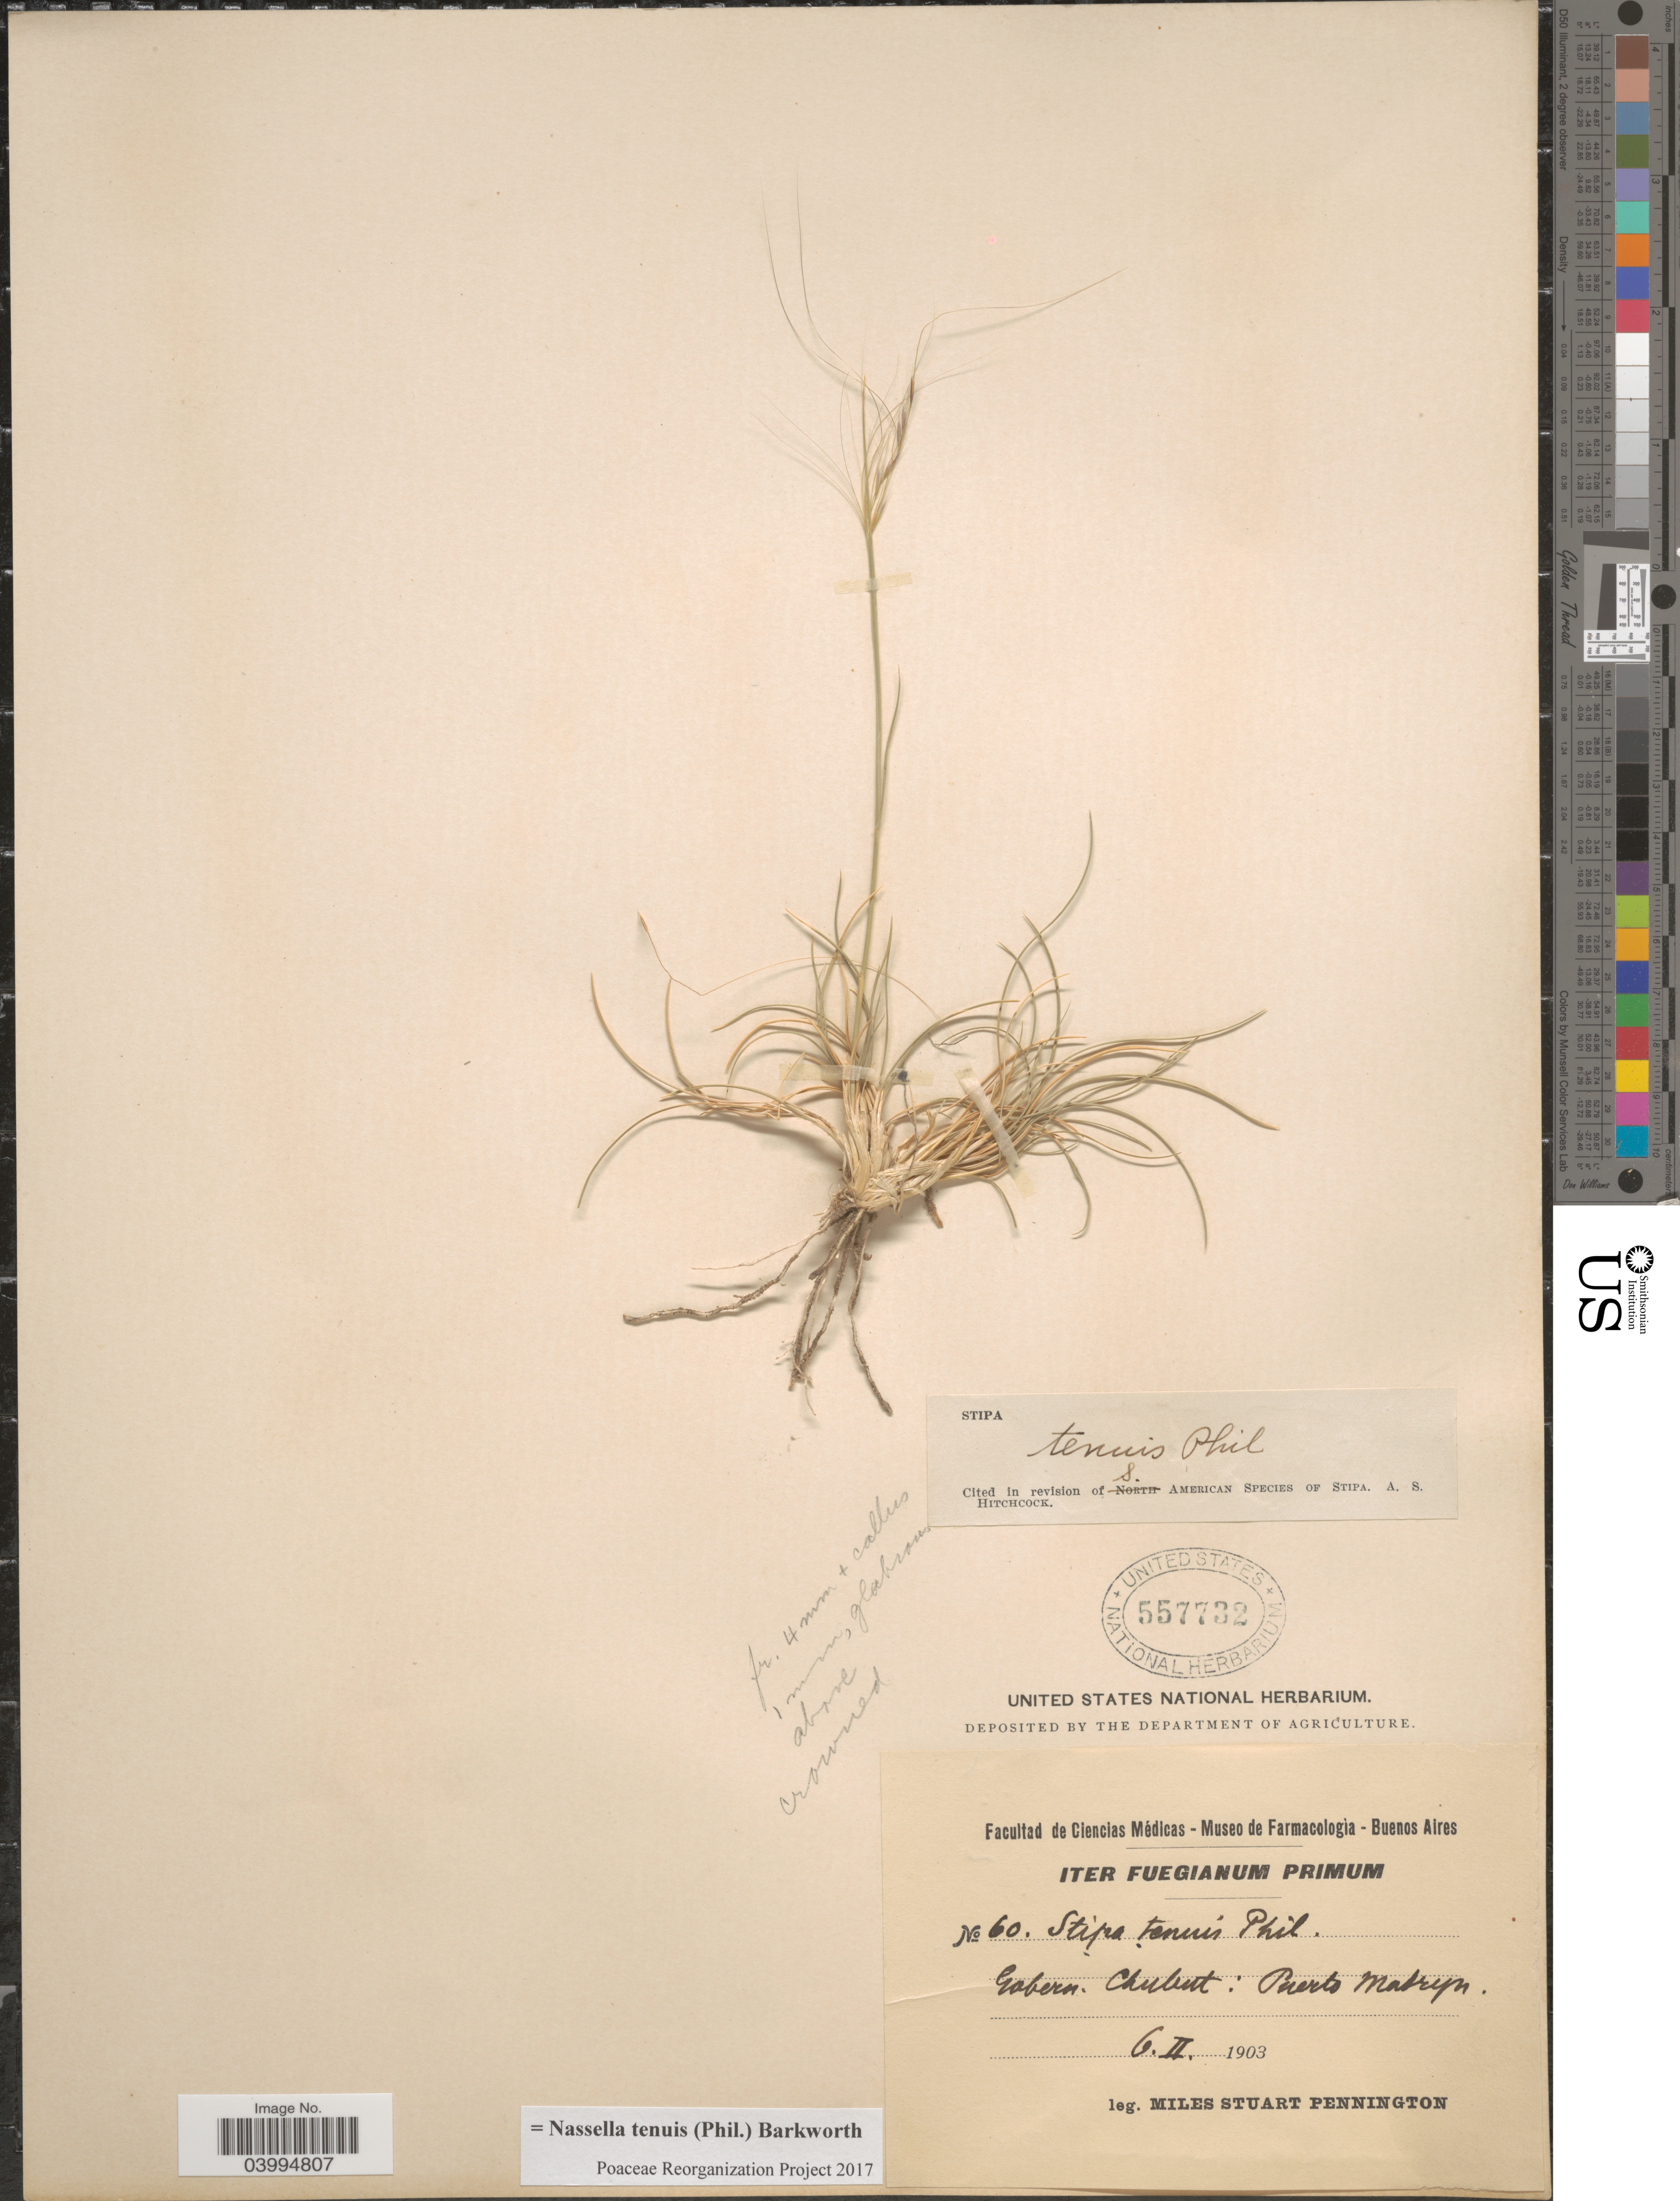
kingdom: Plantae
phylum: Tracheophyta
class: Liliopsida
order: Poales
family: Poaceae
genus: Nassella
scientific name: Nassella tenuis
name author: (Phil.) Barkworth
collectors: M. Pennington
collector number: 60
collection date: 1903-02-06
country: Argentina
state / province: Chubut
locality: Iter Fuegianum Primum [unsure placement]. Gabern: Puerto Madryn.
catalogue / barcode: US 557732